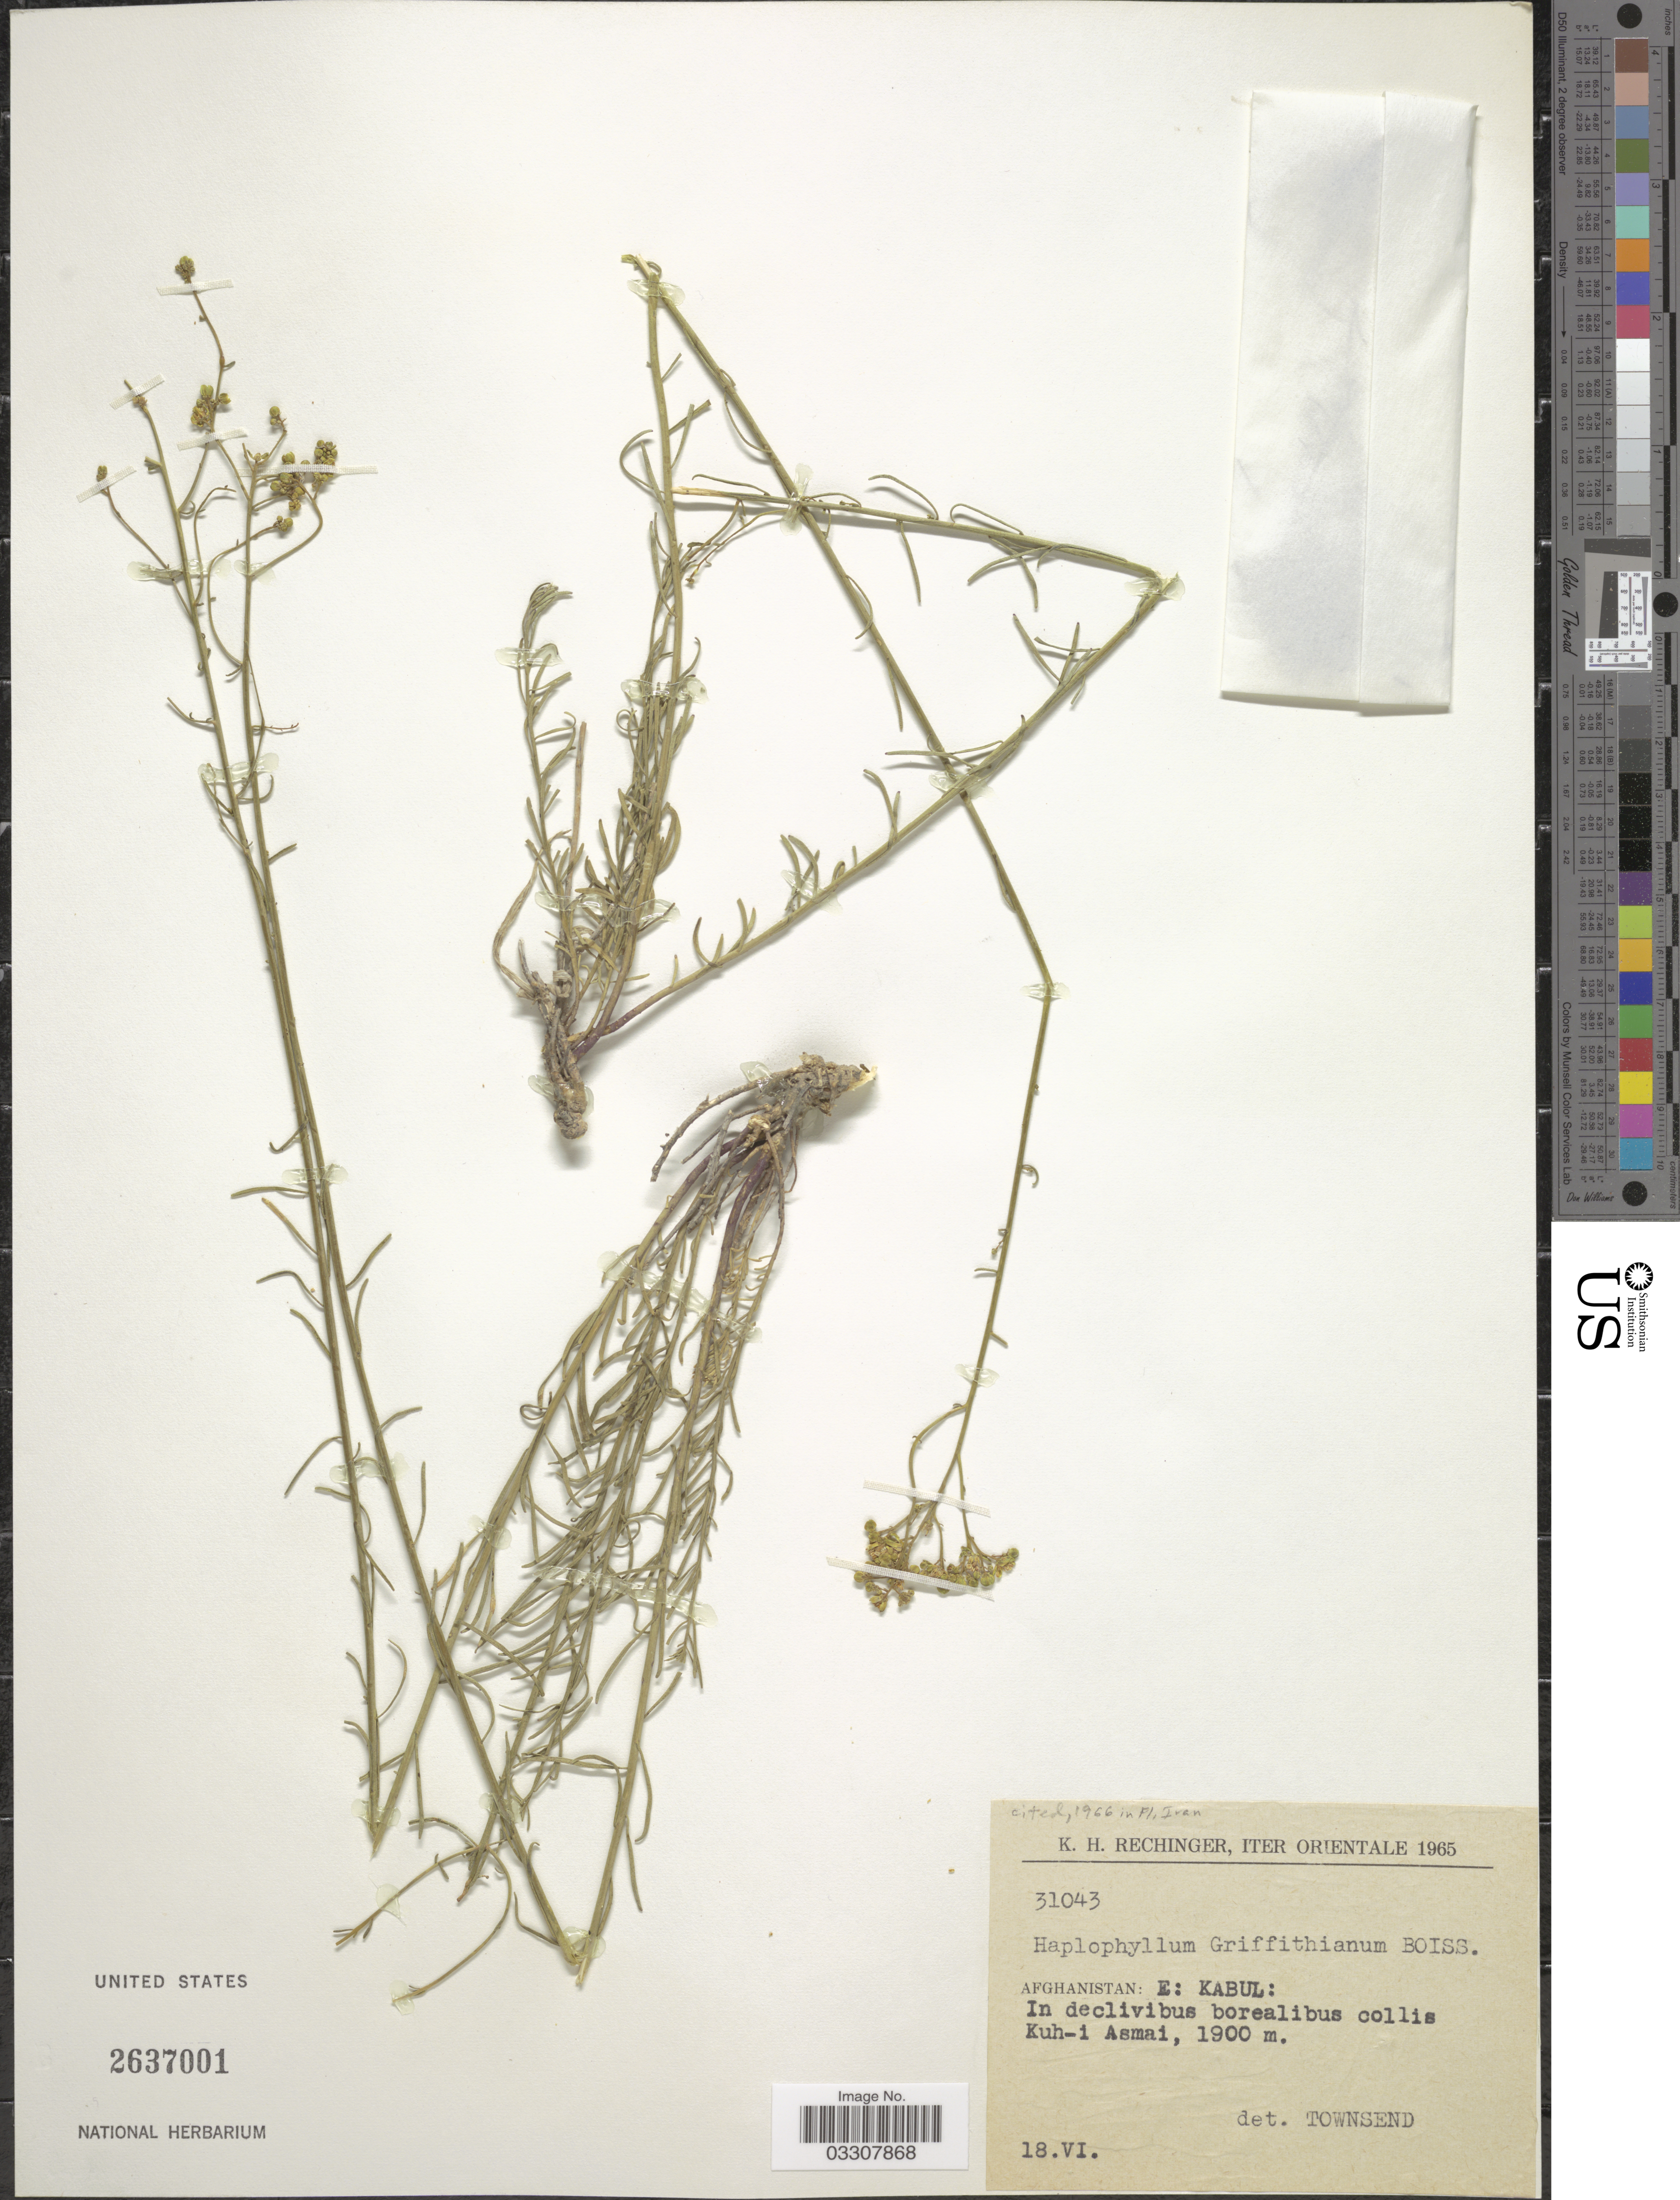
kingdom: Plantae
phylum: Tracheophyta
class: Magnoliopsida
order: Sapindales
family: Rutaceae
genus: Haplophyllum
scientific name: Haplophyllum griffithianum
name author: Boiss.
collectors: K. H. Rechinger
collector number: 31043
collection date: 1965-06-18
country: Afghanistan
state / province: Kabul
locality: Iter Orientale. E: Kabul: In declivibus borealibus collis Kuh-i Asmai.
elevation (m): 1900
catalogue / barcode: US 2637001